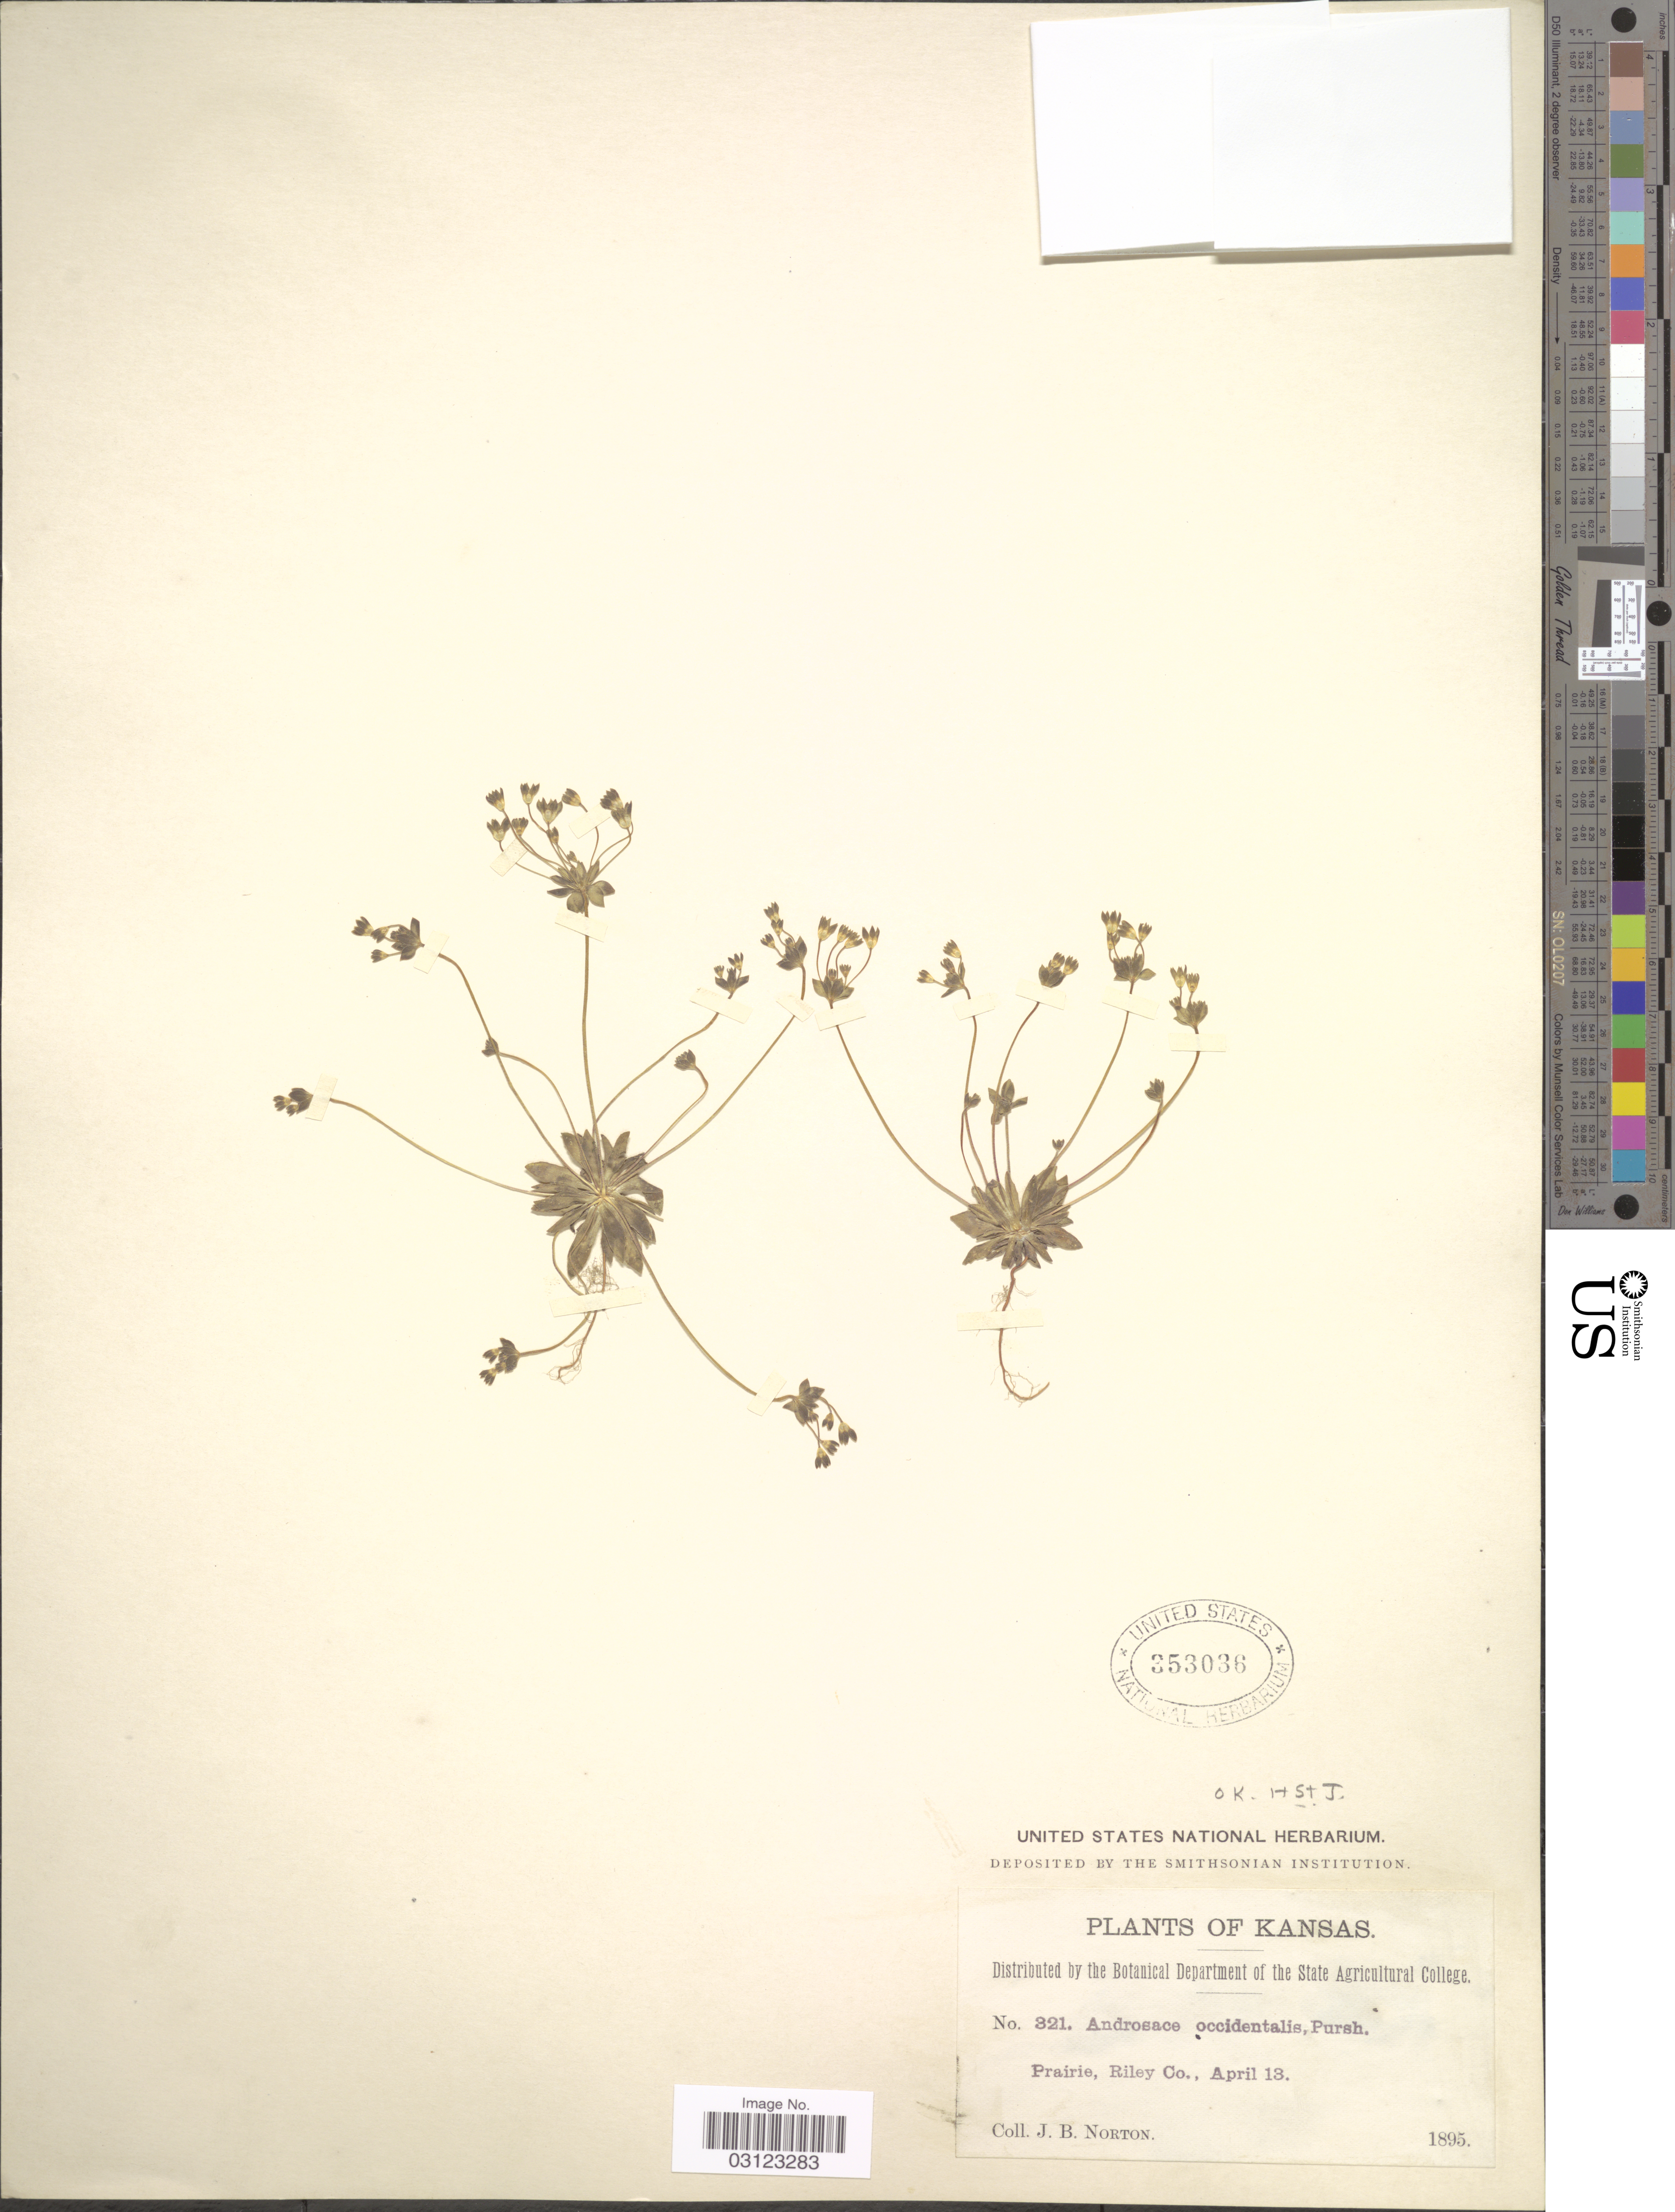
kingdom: Plantae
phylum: Tracheophyta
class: Magnoliopsida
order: Ericales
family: Primulaceae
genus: Androsace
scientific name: Androsace occidentalis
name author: (Pursh) Pursh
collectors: J. Norton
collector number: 321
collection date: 1895-04-13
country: United States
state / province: Kansas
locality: Prairie, Riley Co.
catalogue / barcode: US 353036